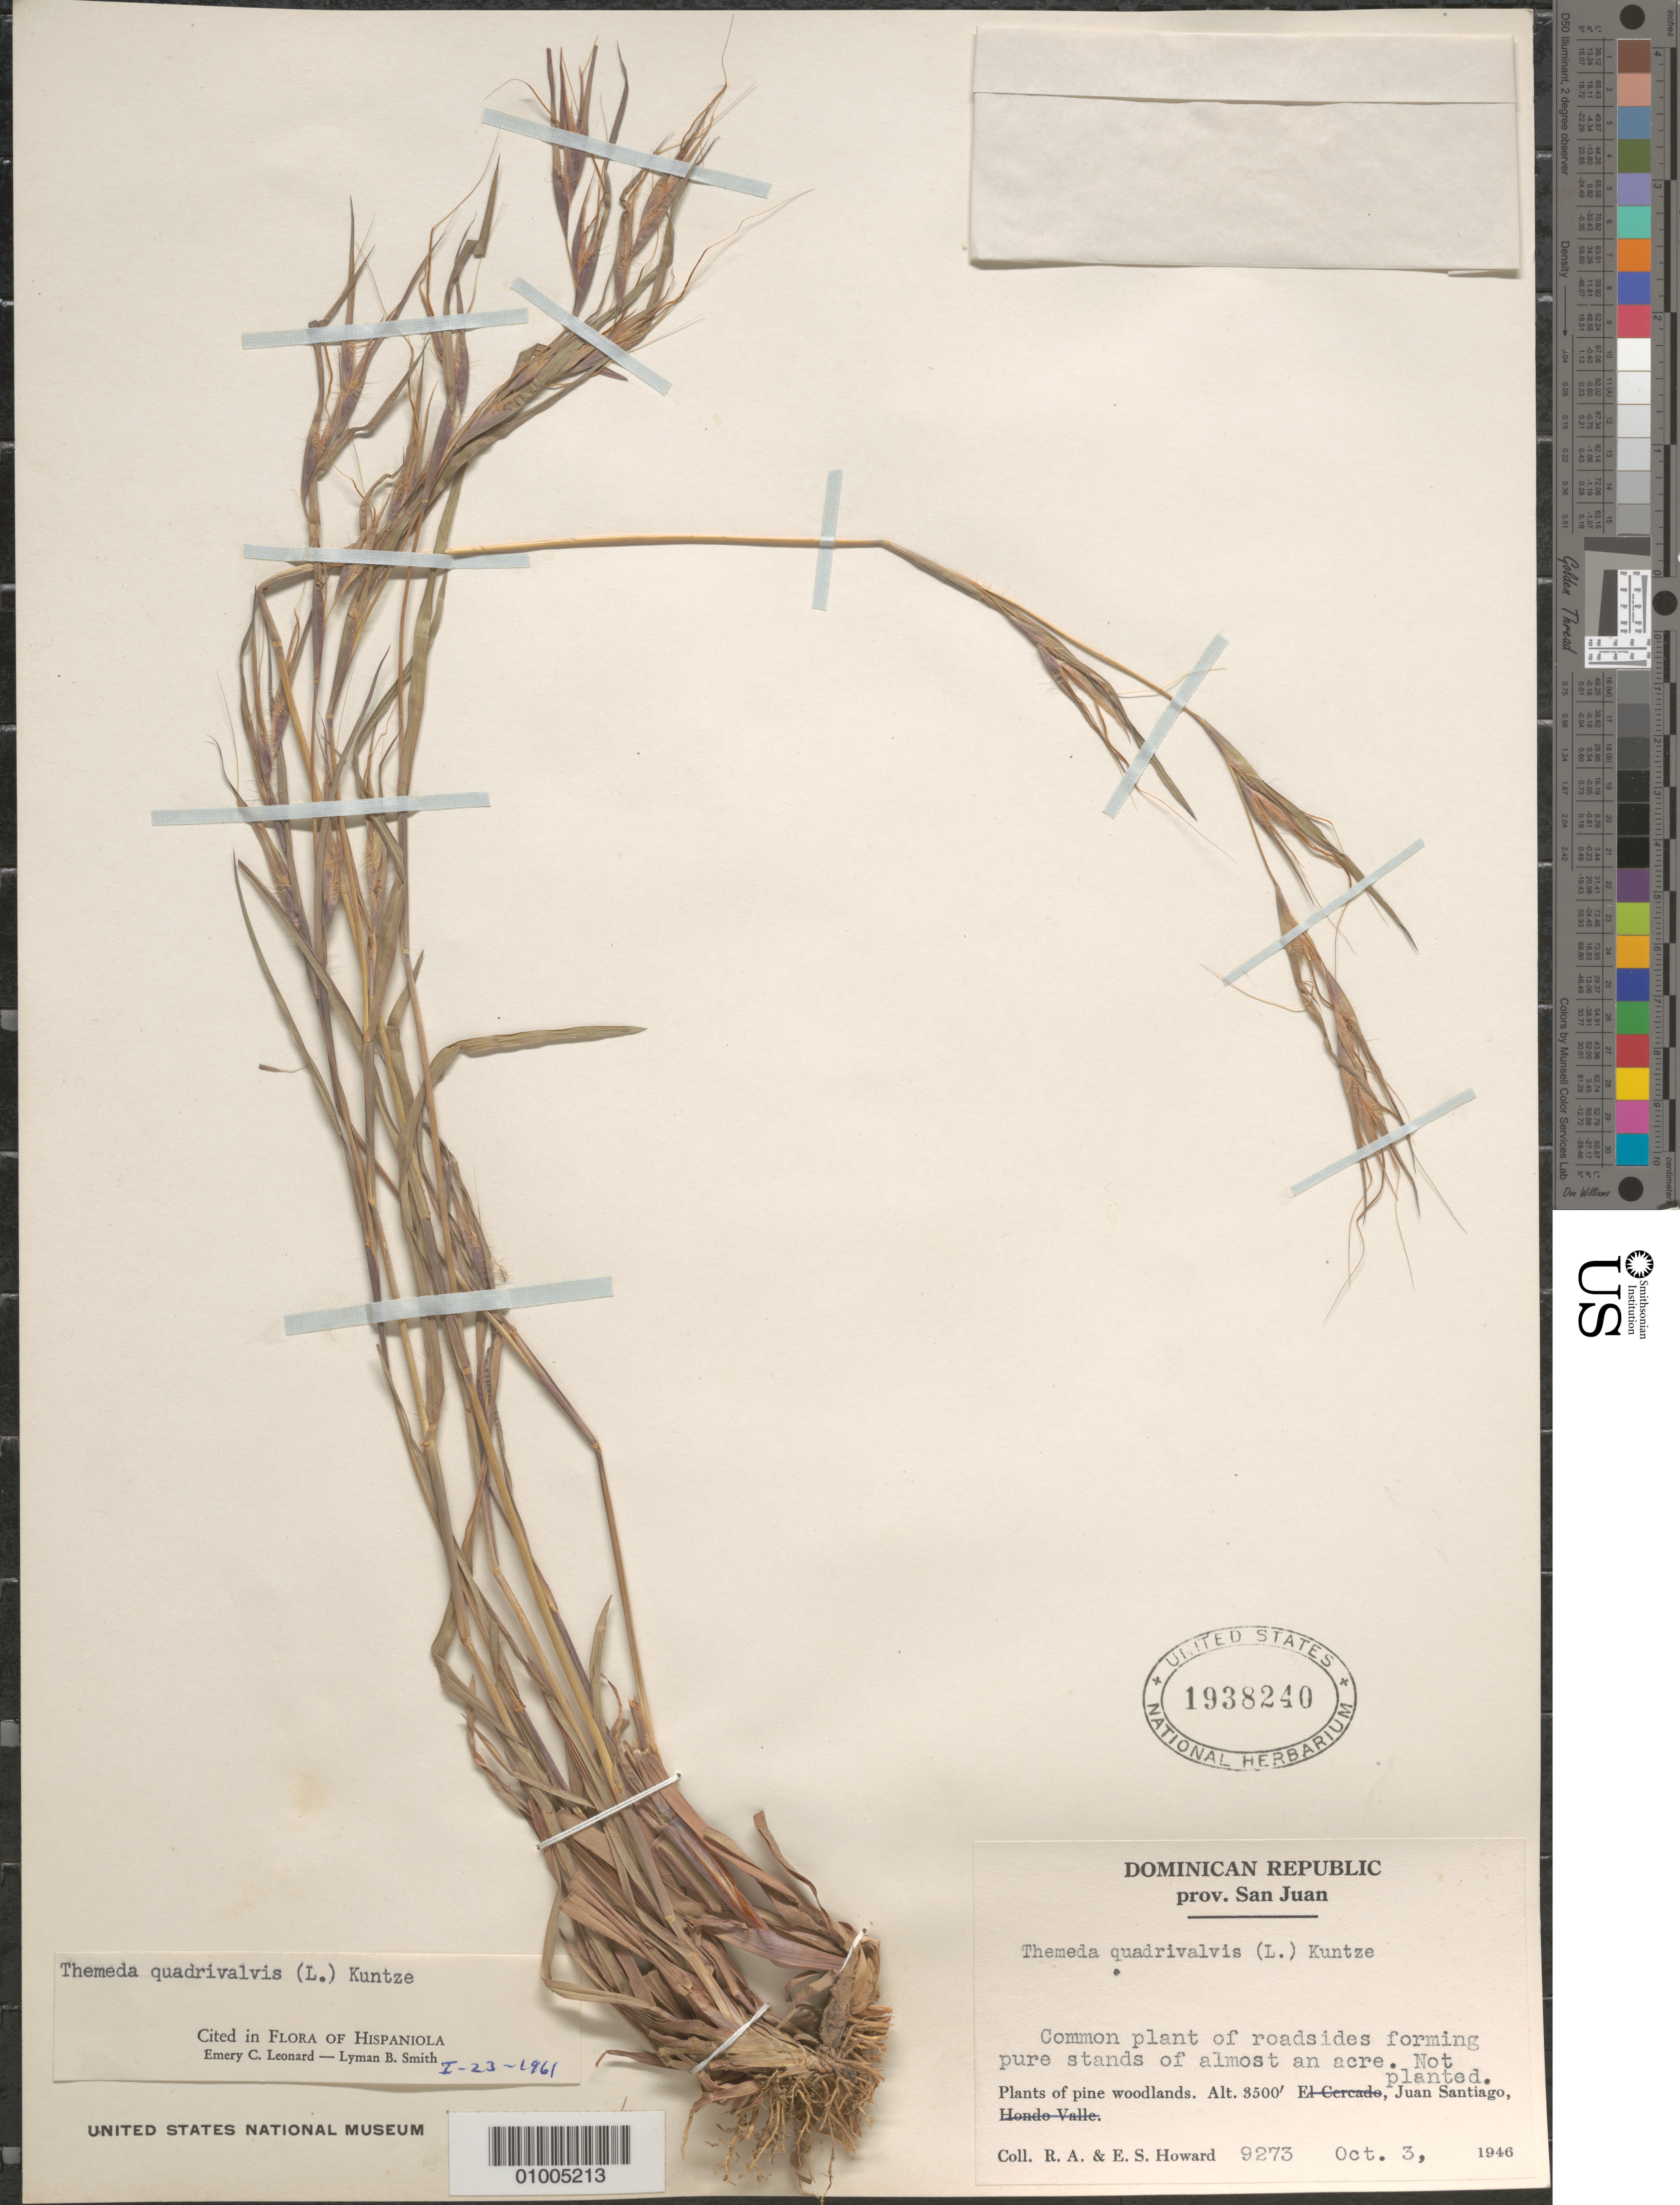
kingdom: Plantae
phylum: Tracheophyta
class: Liliopsida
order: Poales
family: Poaceae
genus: Themeda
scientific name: Themeda quadrivalvis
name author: (L.) Kuntze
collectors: R. A. Howard & E. S. Howard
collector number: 9273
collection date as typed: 03 Oct 1946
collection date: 1946-10-03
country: Dominican Republic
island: Hispaniola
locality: Common Plant of roadisdes forming pure stands of almost an acre. Not planted. Plants of pine woodlands. Juan Santiago. San Juan.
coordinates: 0 N, 0 E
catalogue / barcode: US 1938240